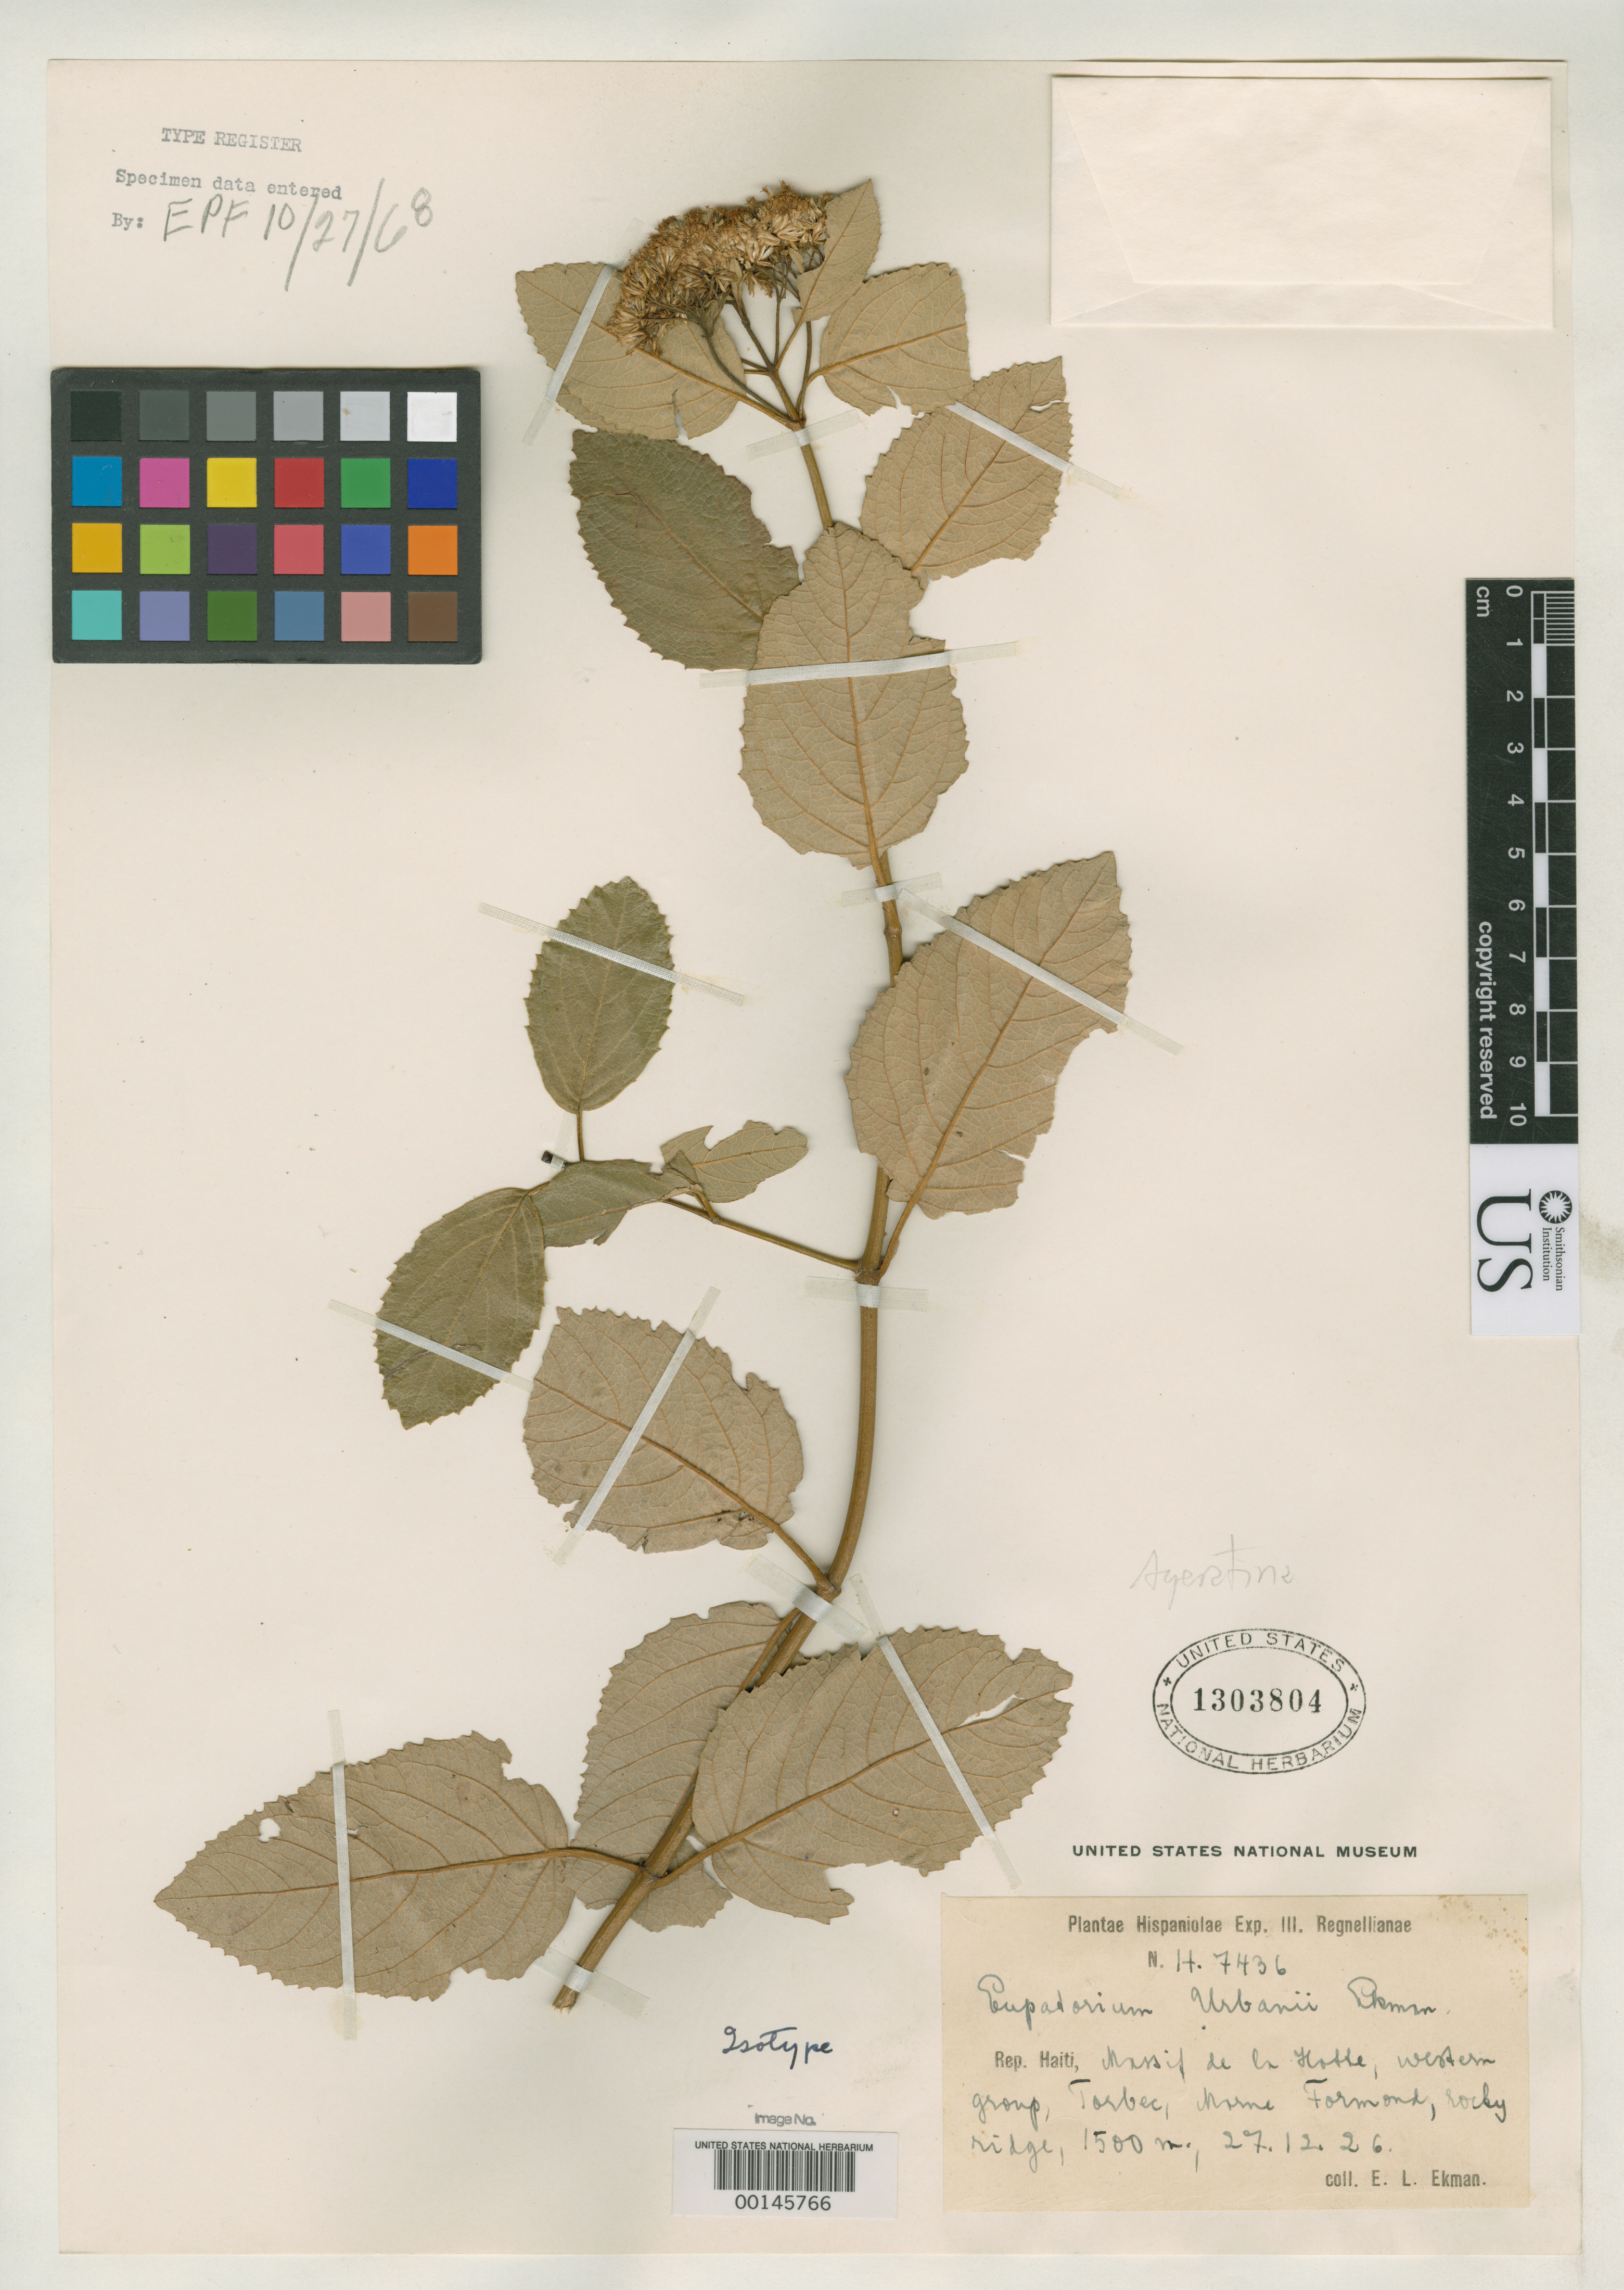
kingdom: Plantae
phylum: Tracheophyta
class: Magnoliopsida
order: Asterales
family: Asteraceae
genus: Eupatorium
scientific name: Eupatorium urbanii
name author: Ekman ex Urb.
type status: Isotype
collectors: E. L. Ekman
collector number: H 7436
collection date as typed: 27 Dec 1926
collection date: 1926-12-27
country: Haiti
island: Hispaniola Island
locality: Torbec.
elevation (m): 1500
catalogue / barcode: US 1303804